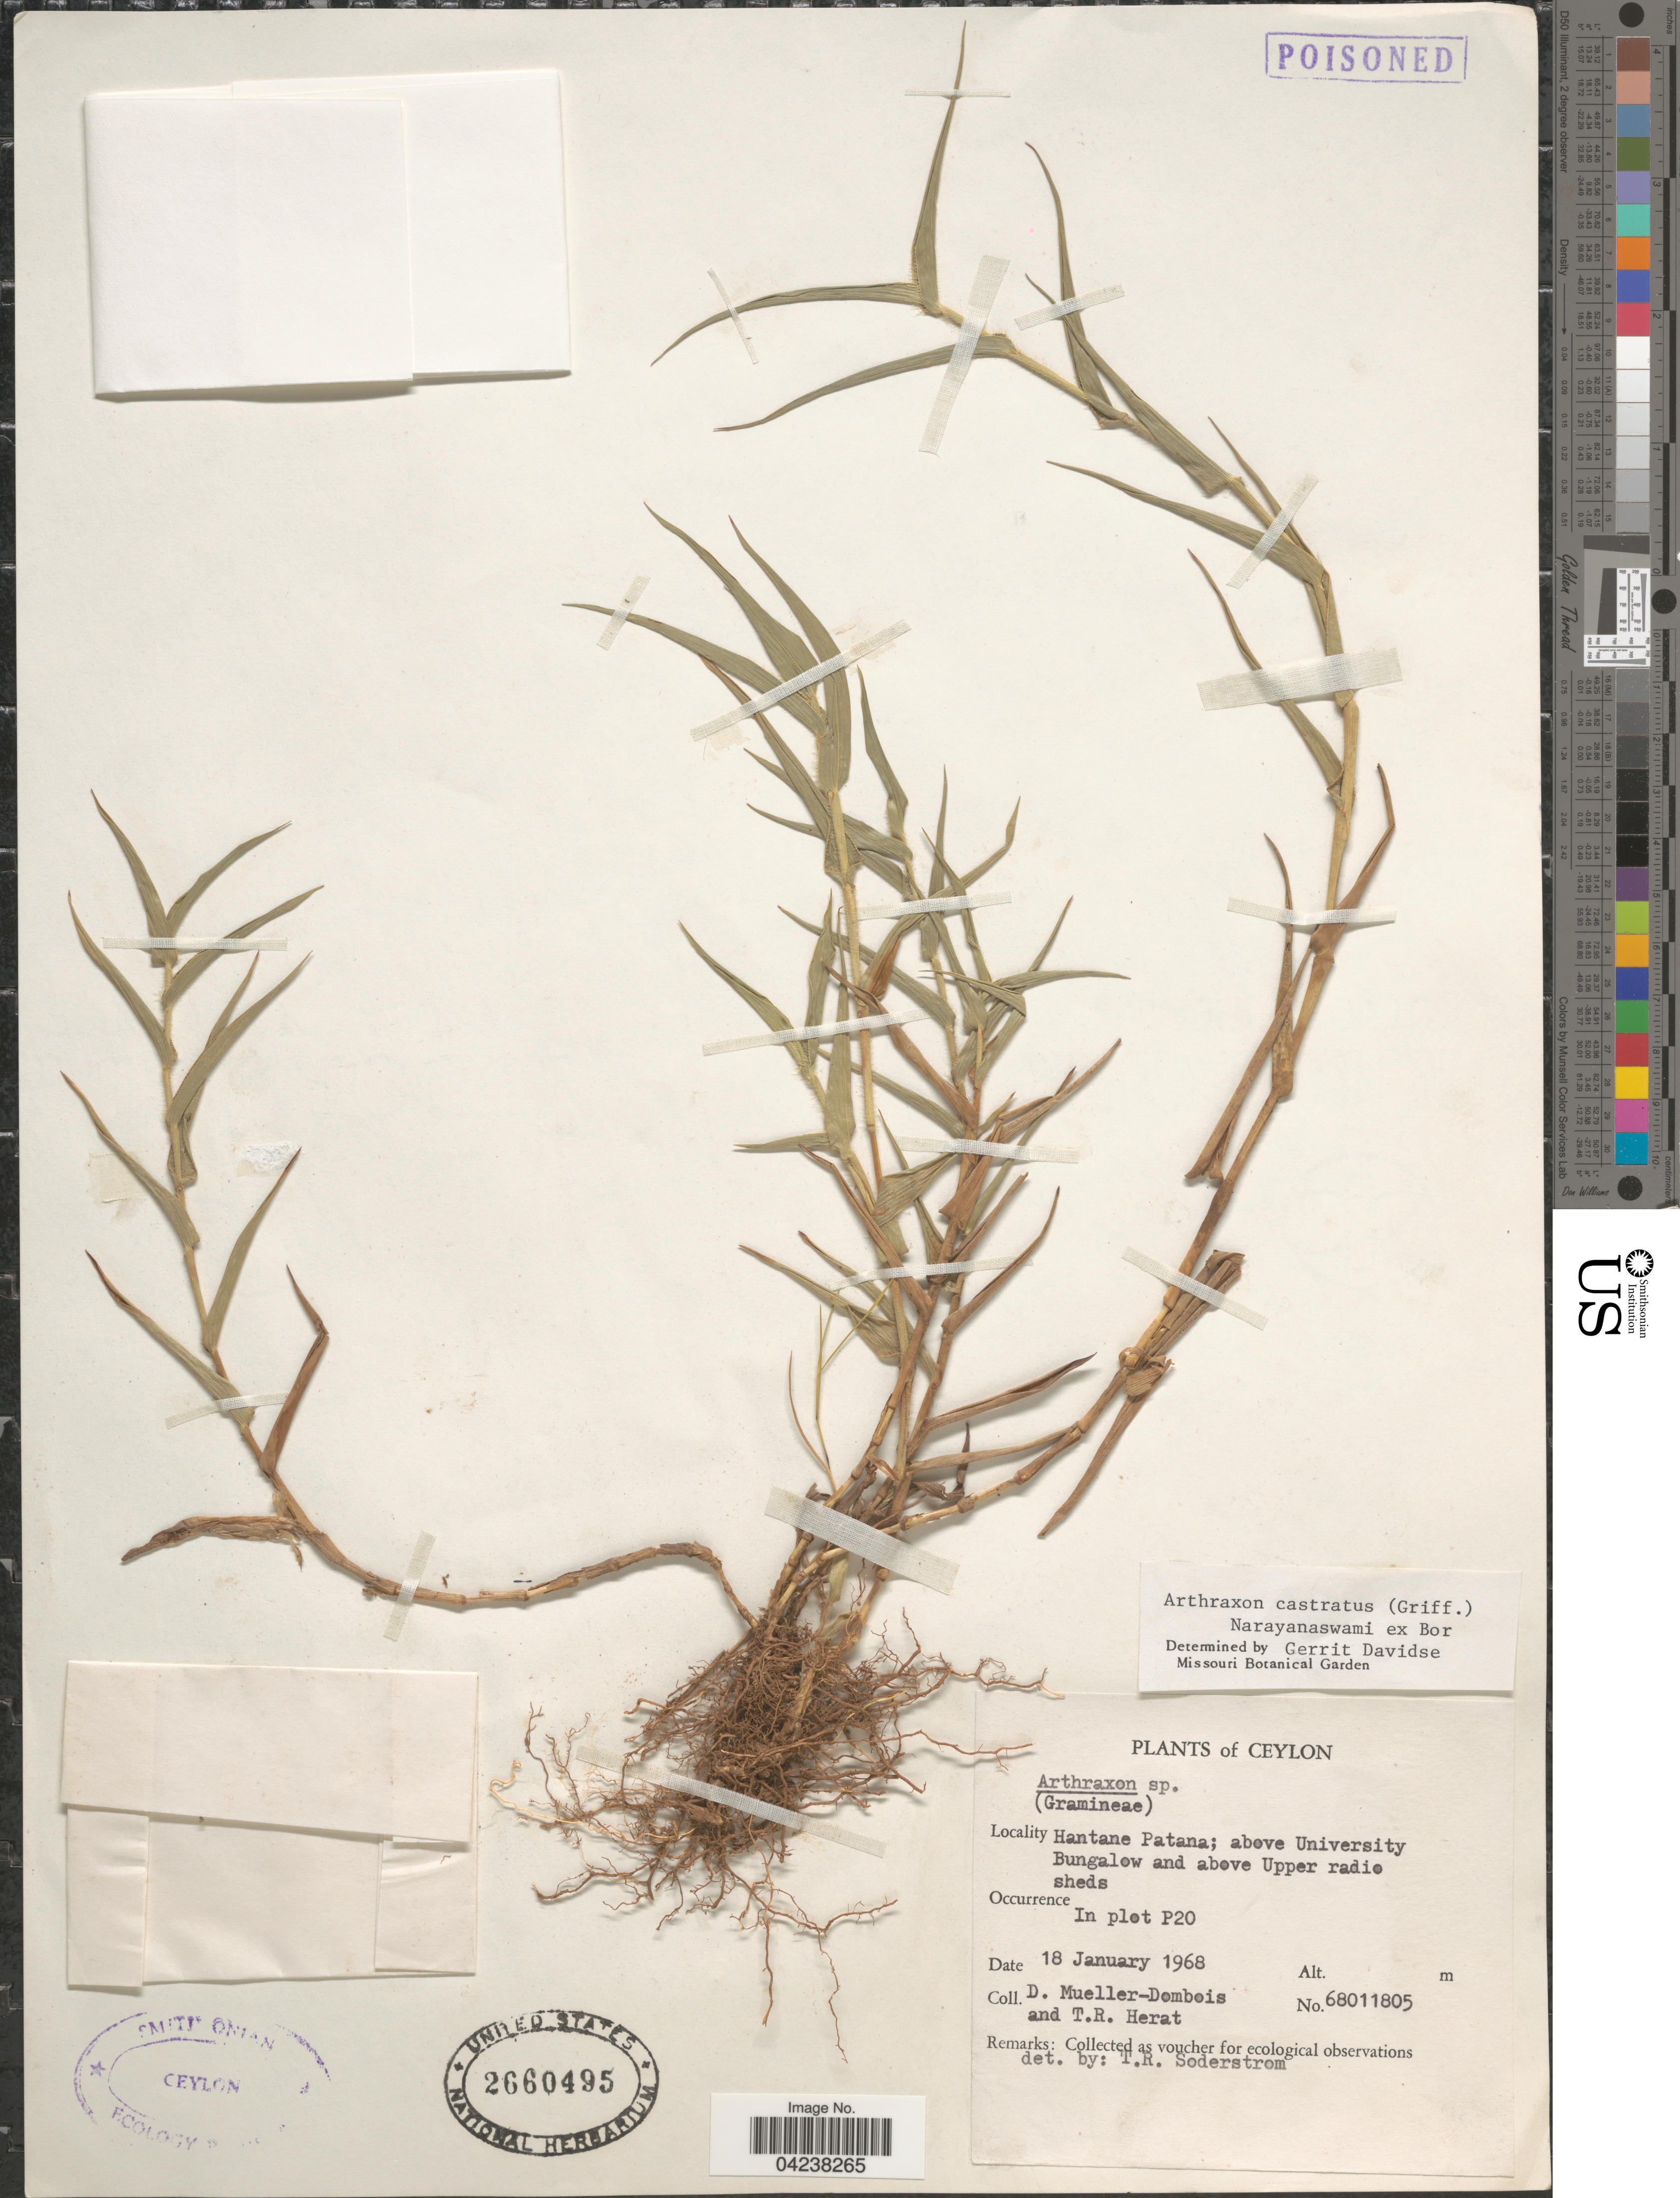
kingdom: Plantae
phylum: Tracheophyta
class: Liliopsida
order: Poales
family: Poaceae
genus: Arthraxon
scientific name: Arthraxon castratus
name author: (Griff.) V. Naray. ex Bor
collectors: D. Mueller-Dombois & T. R. Herat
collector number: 68011805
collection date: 1968-01-18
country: Sri Lanka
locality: Ceylon. Hantane Patana; above University Bungalow and above Upper radio sheds.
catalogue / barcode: US 2660495